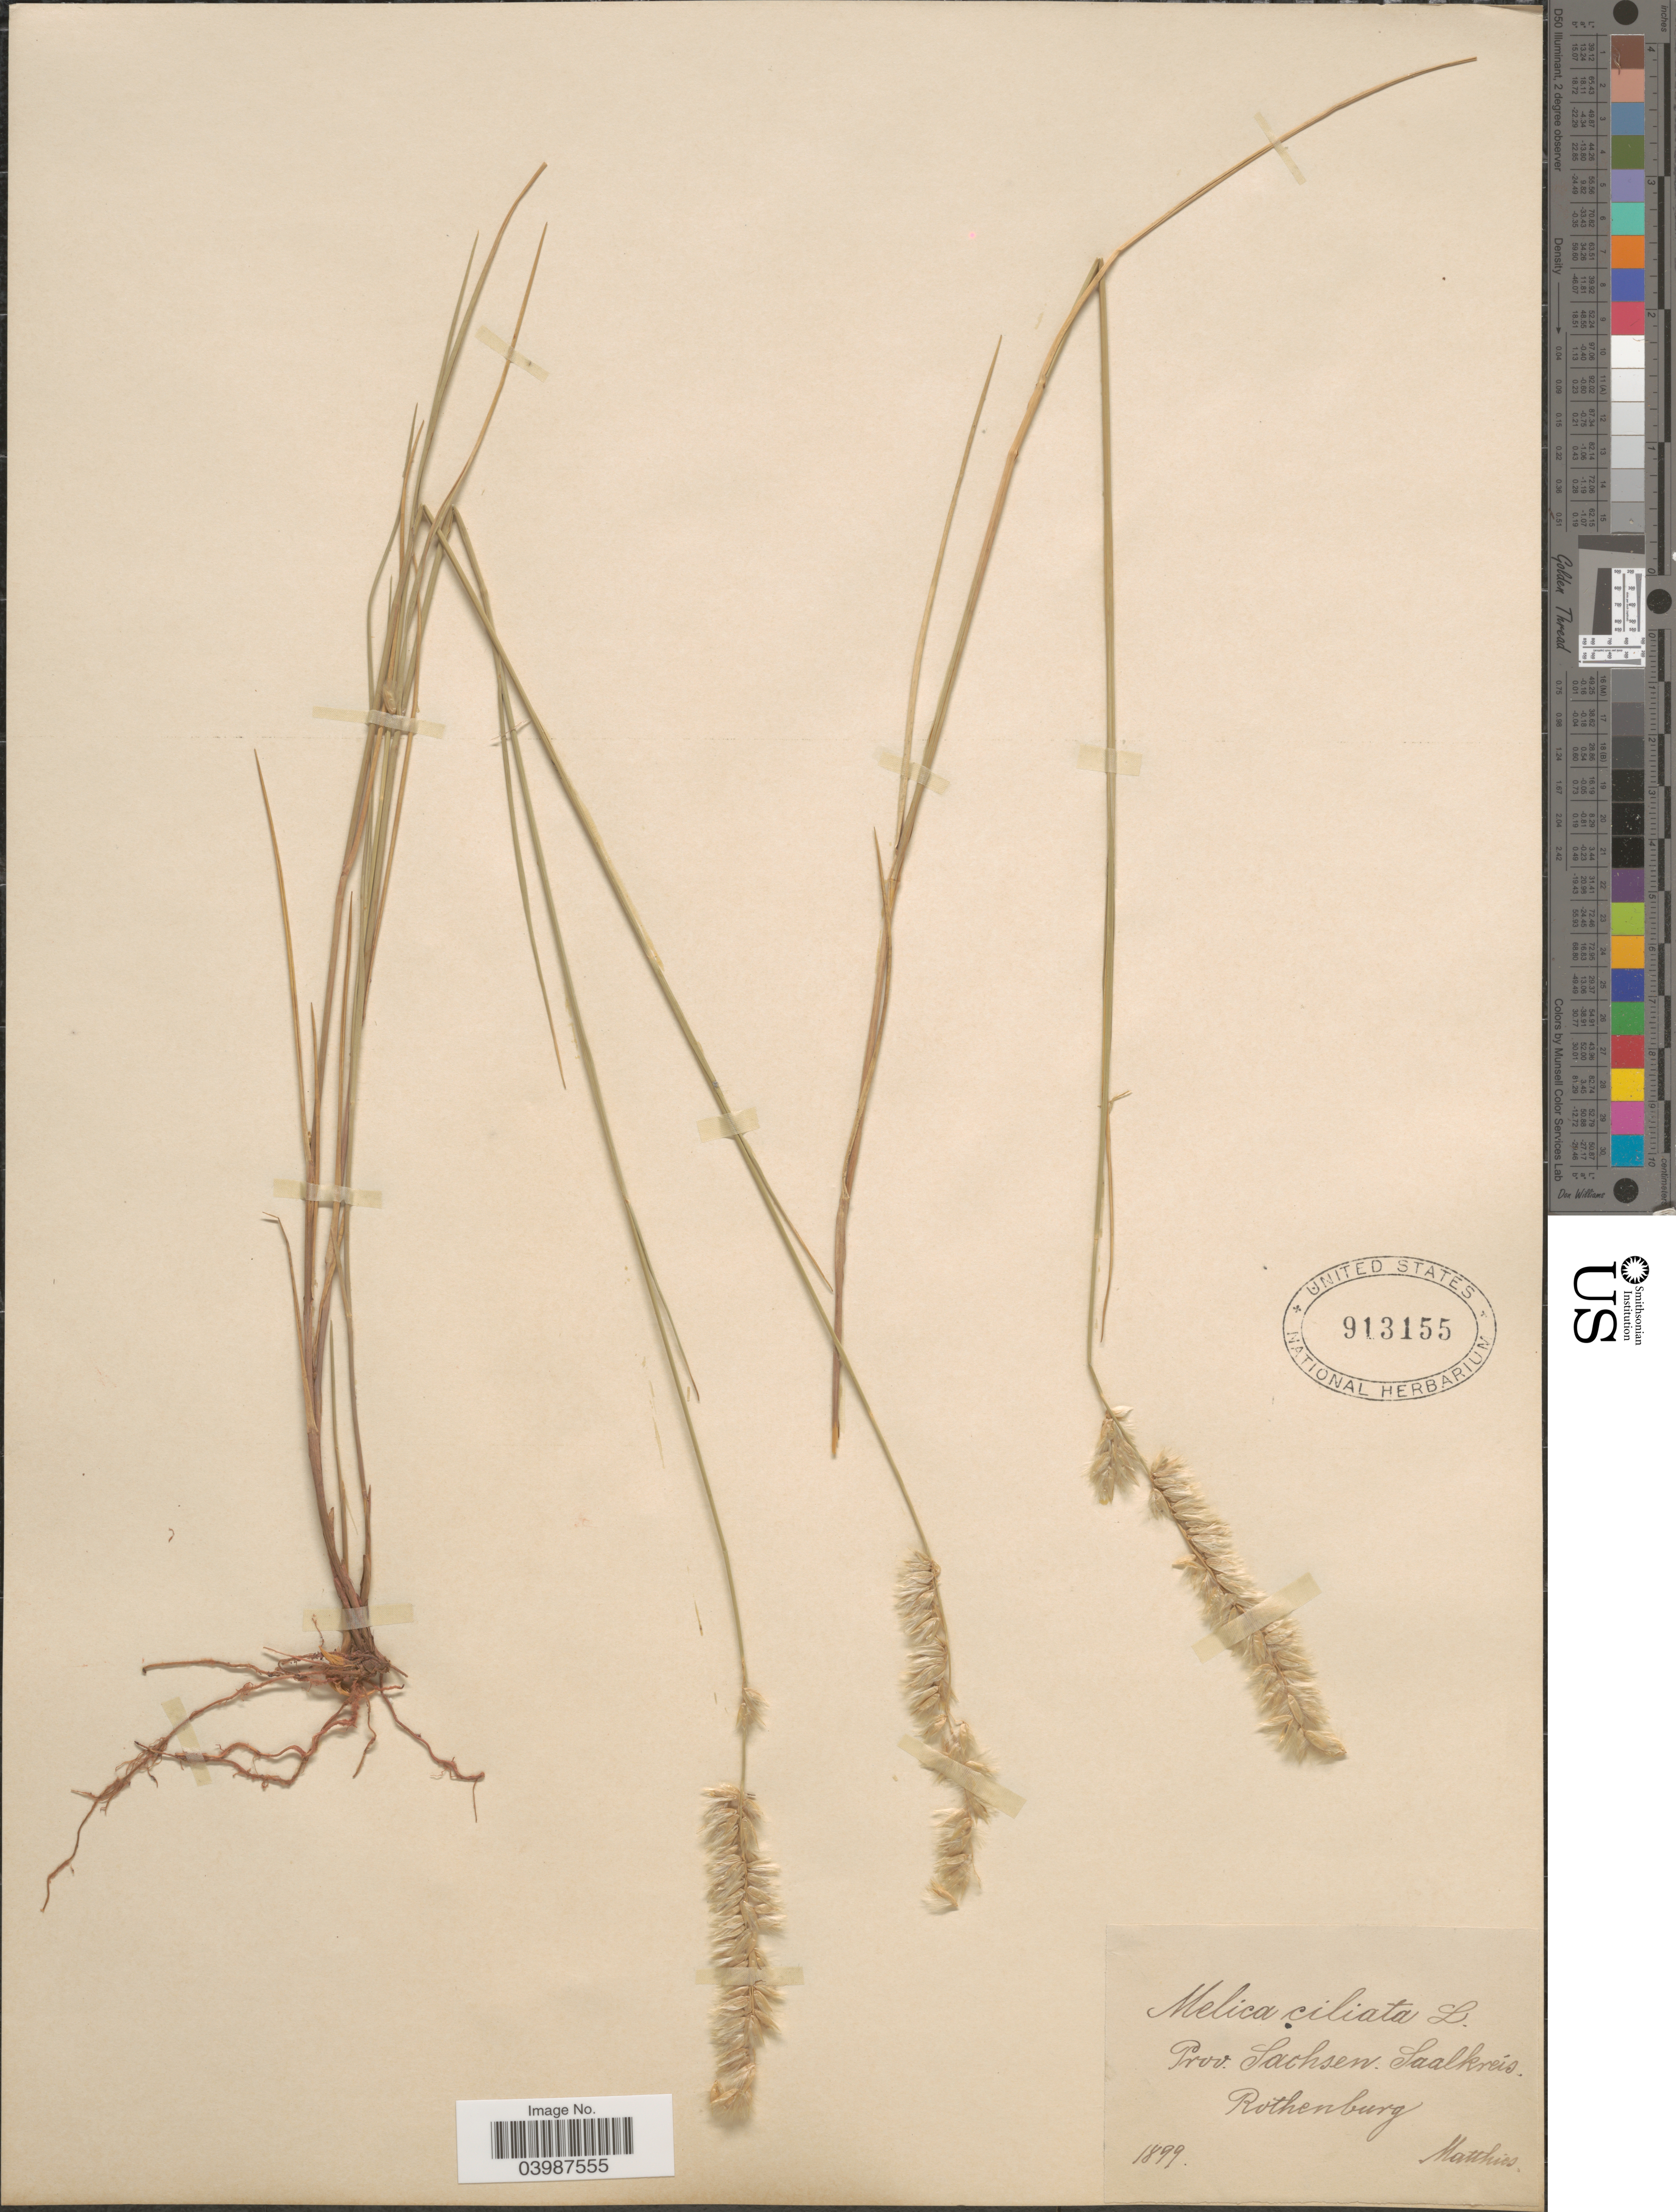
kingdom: Plantae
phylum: Tracheophyta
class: Liliopsida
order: Poales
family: Poaceae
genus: Melica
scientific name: Melica ciliata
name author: L.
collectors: Matthies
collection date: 1899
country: Germany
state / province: Sachsen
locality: Saalkreis. Rothenburg.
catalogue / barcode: US 913155